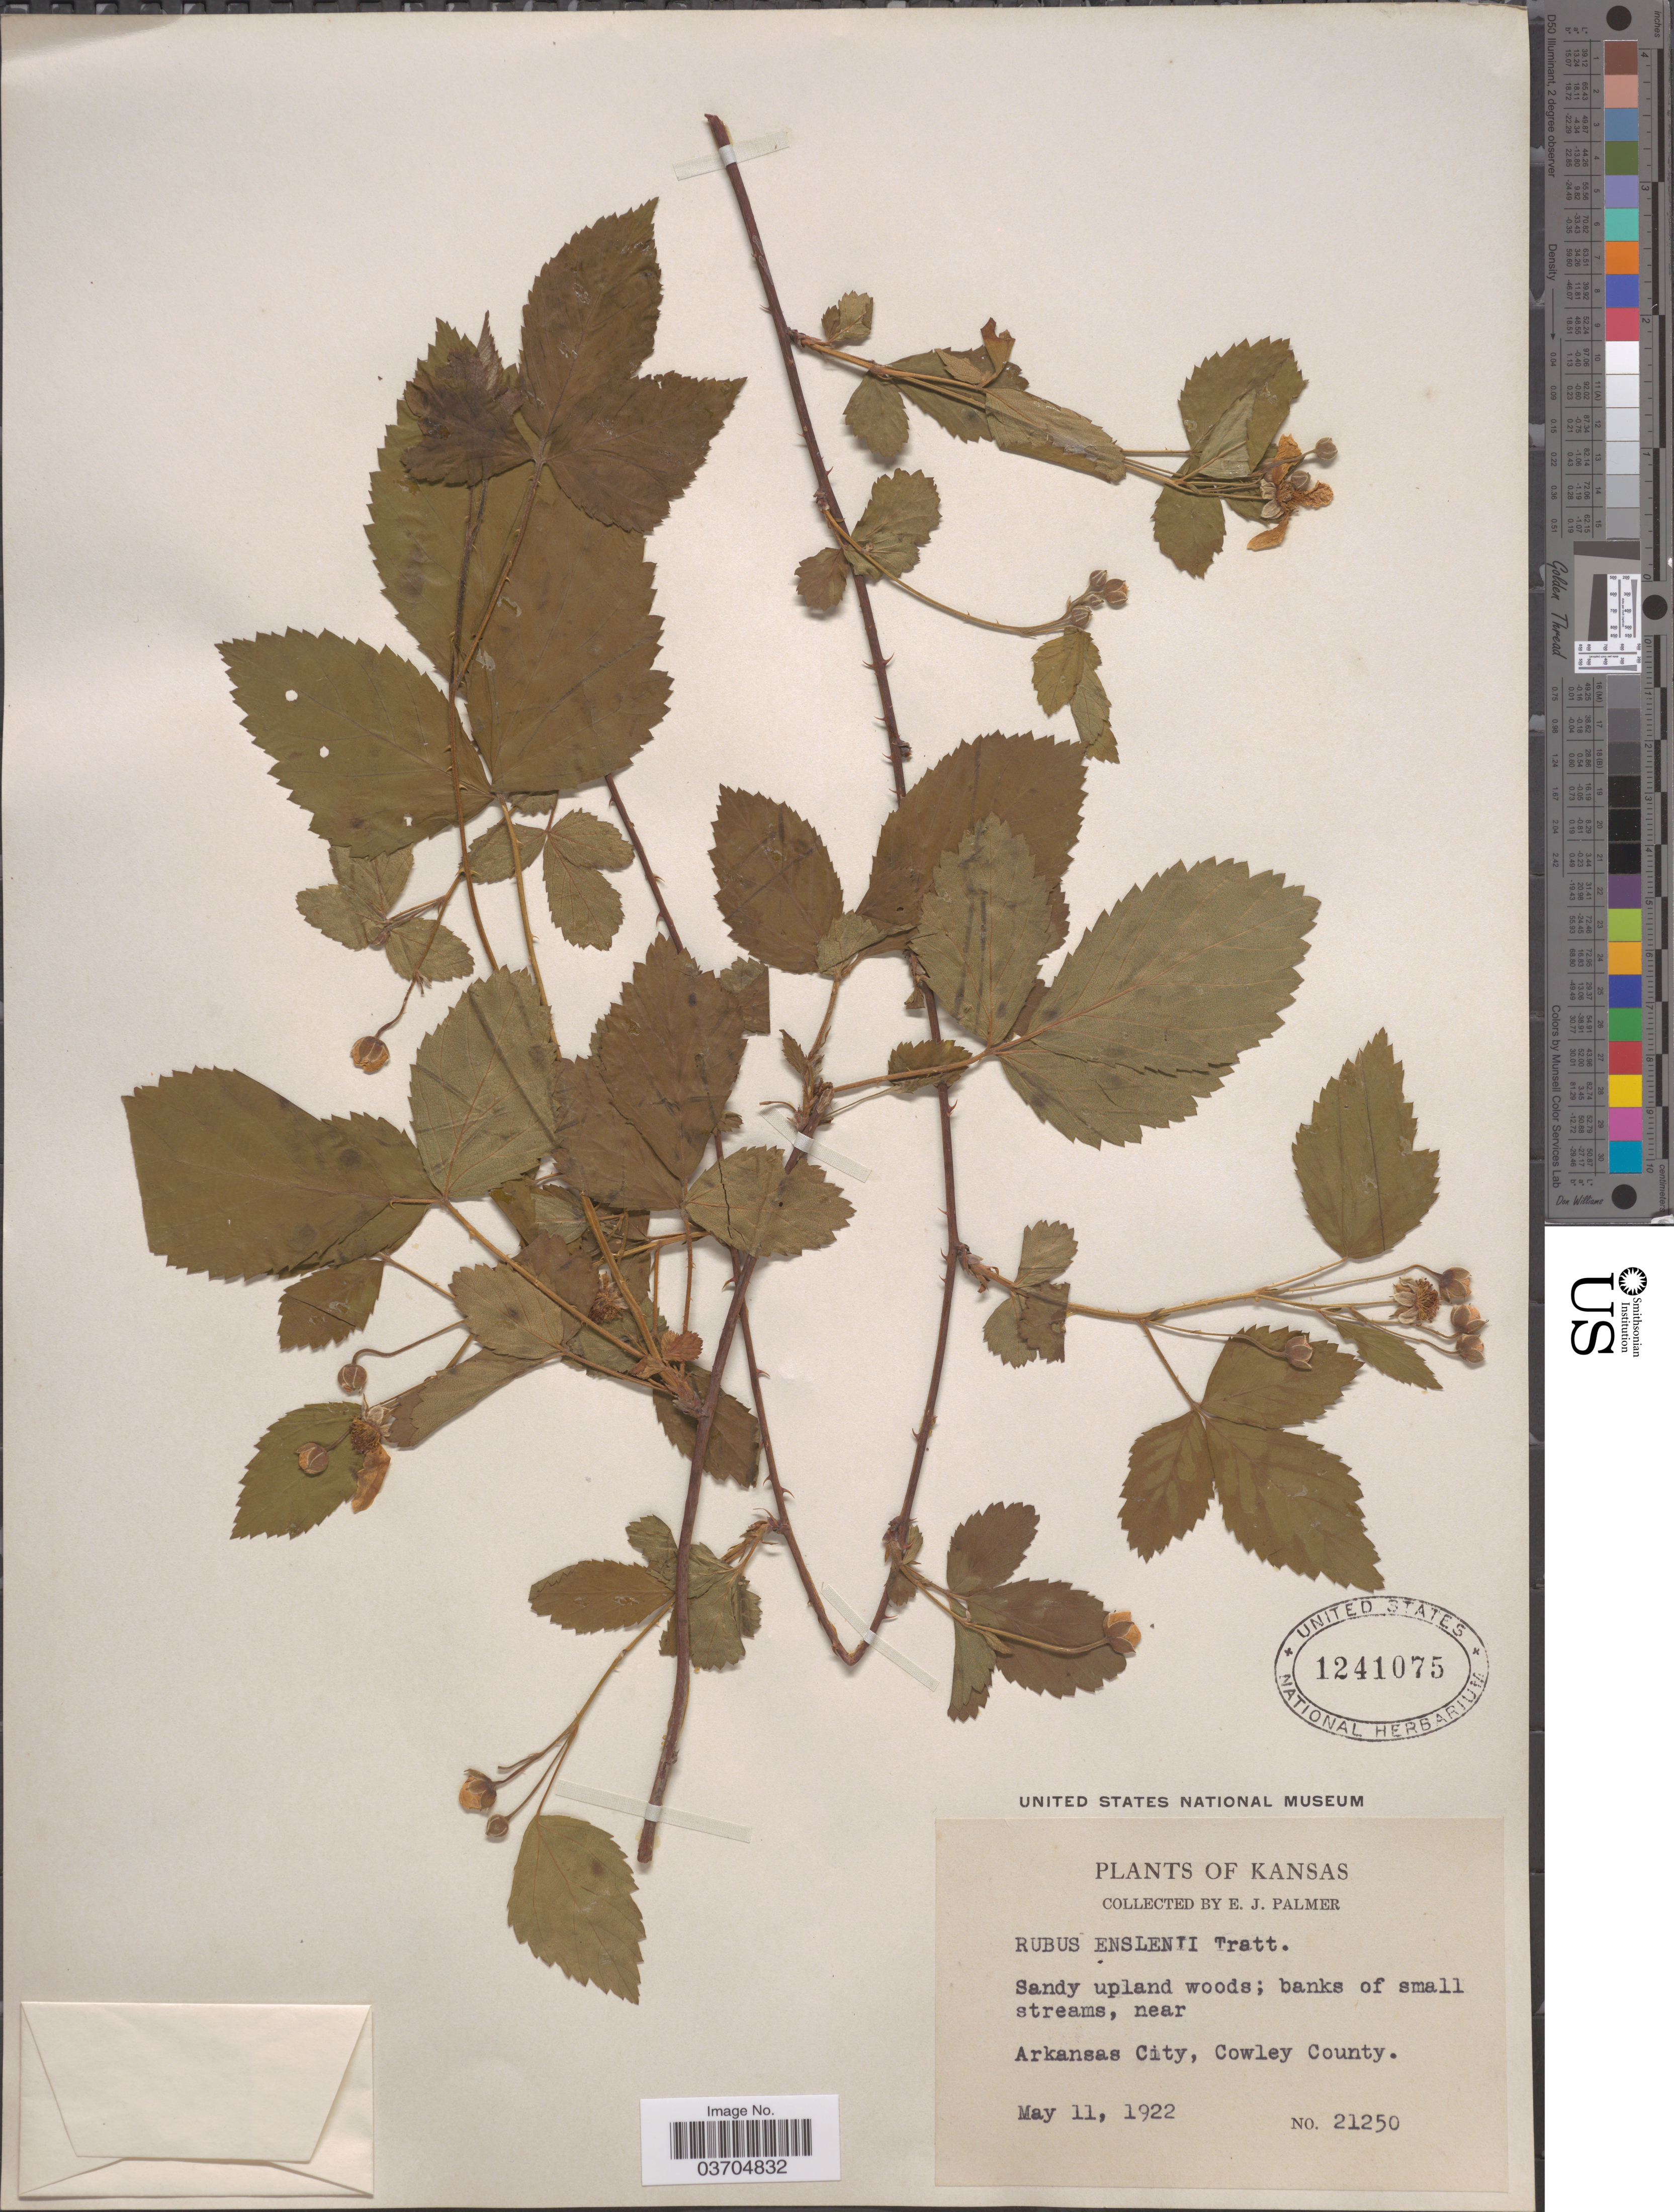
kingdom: Plantae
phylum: Tracheophyta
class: Magnoliopsida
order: Rosales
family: Rosaceae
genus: Rubus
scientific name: Rubus enslenii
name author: Tratt.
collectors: E. J. Palmer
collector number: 21250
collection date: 1922-05-11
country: United States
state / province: Kansas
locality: Near Arkansas City, Cowley County.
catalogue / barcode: US 1241075